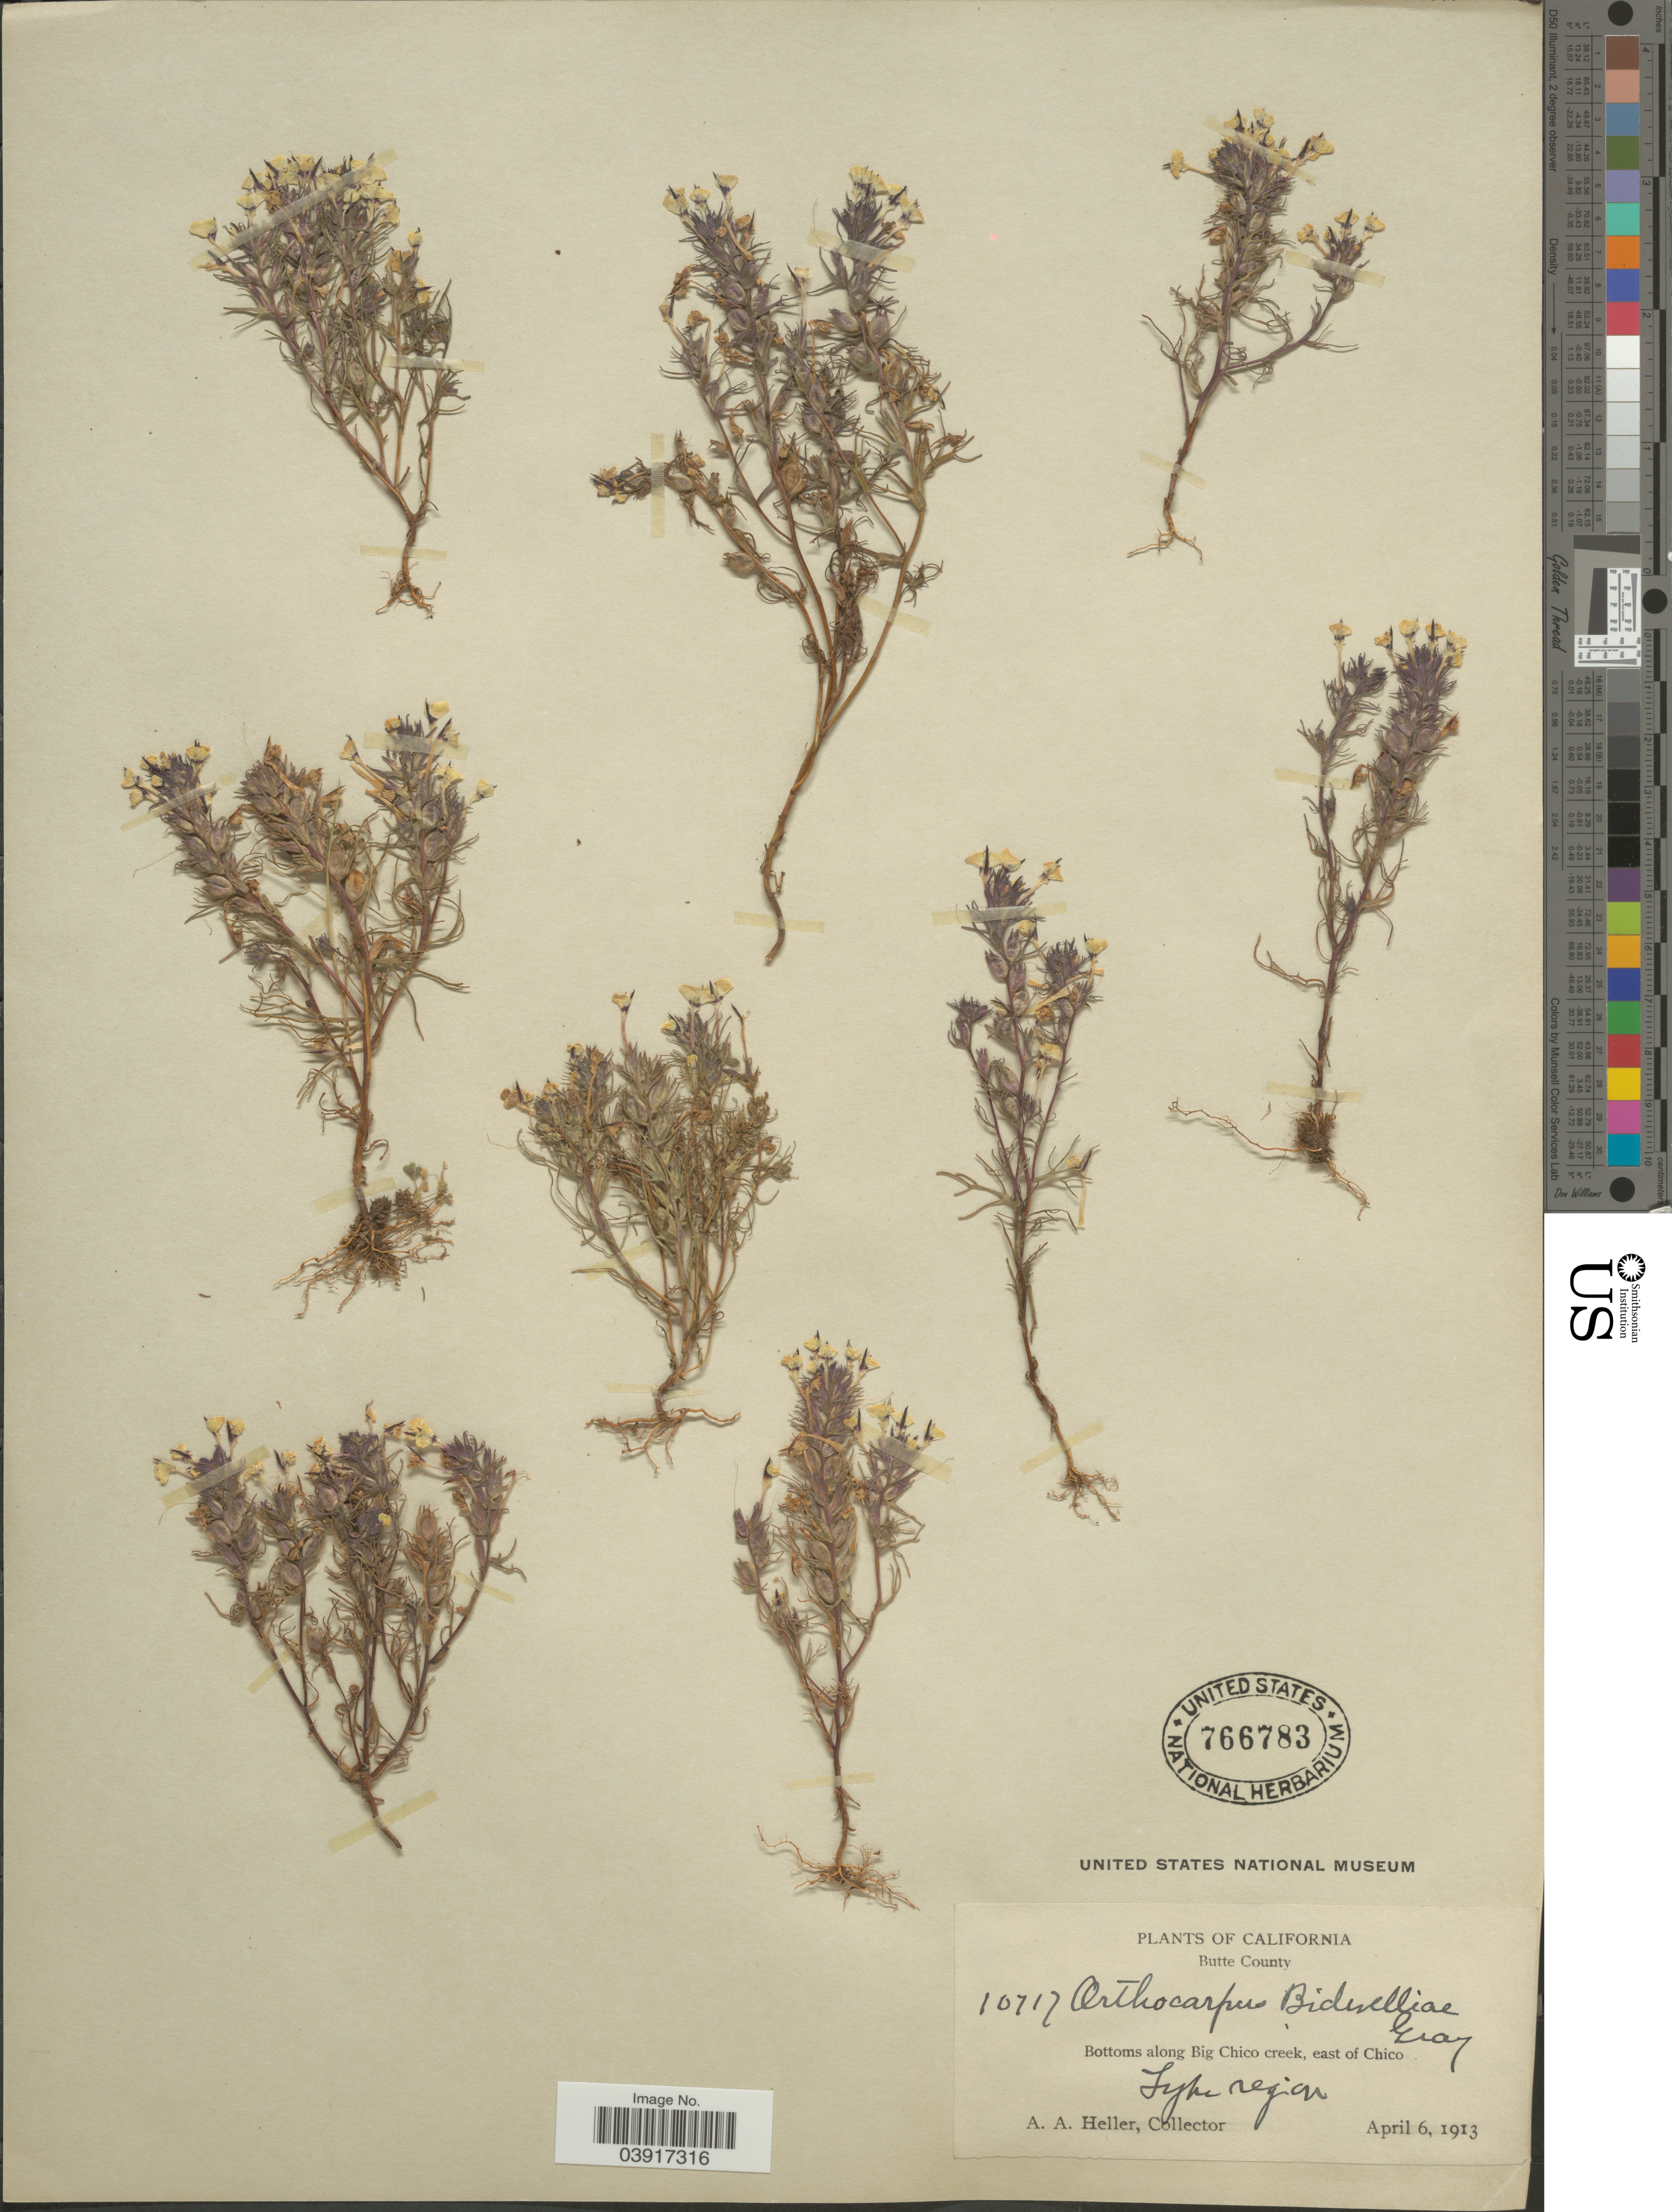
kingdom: Plantae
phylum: Tracheophyta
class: Magnoliopsida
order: Lamiales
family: Orobanchaceae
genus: Orthocarpus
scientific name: Orthocarpus erianthus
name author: Benth.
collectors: A. A. Heller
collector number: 10717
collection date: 1913-04-06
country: United States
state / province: California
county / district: Butte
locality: Butte County. Bottoms along Big Chico creek, east of Chico.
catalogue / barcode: US 766783